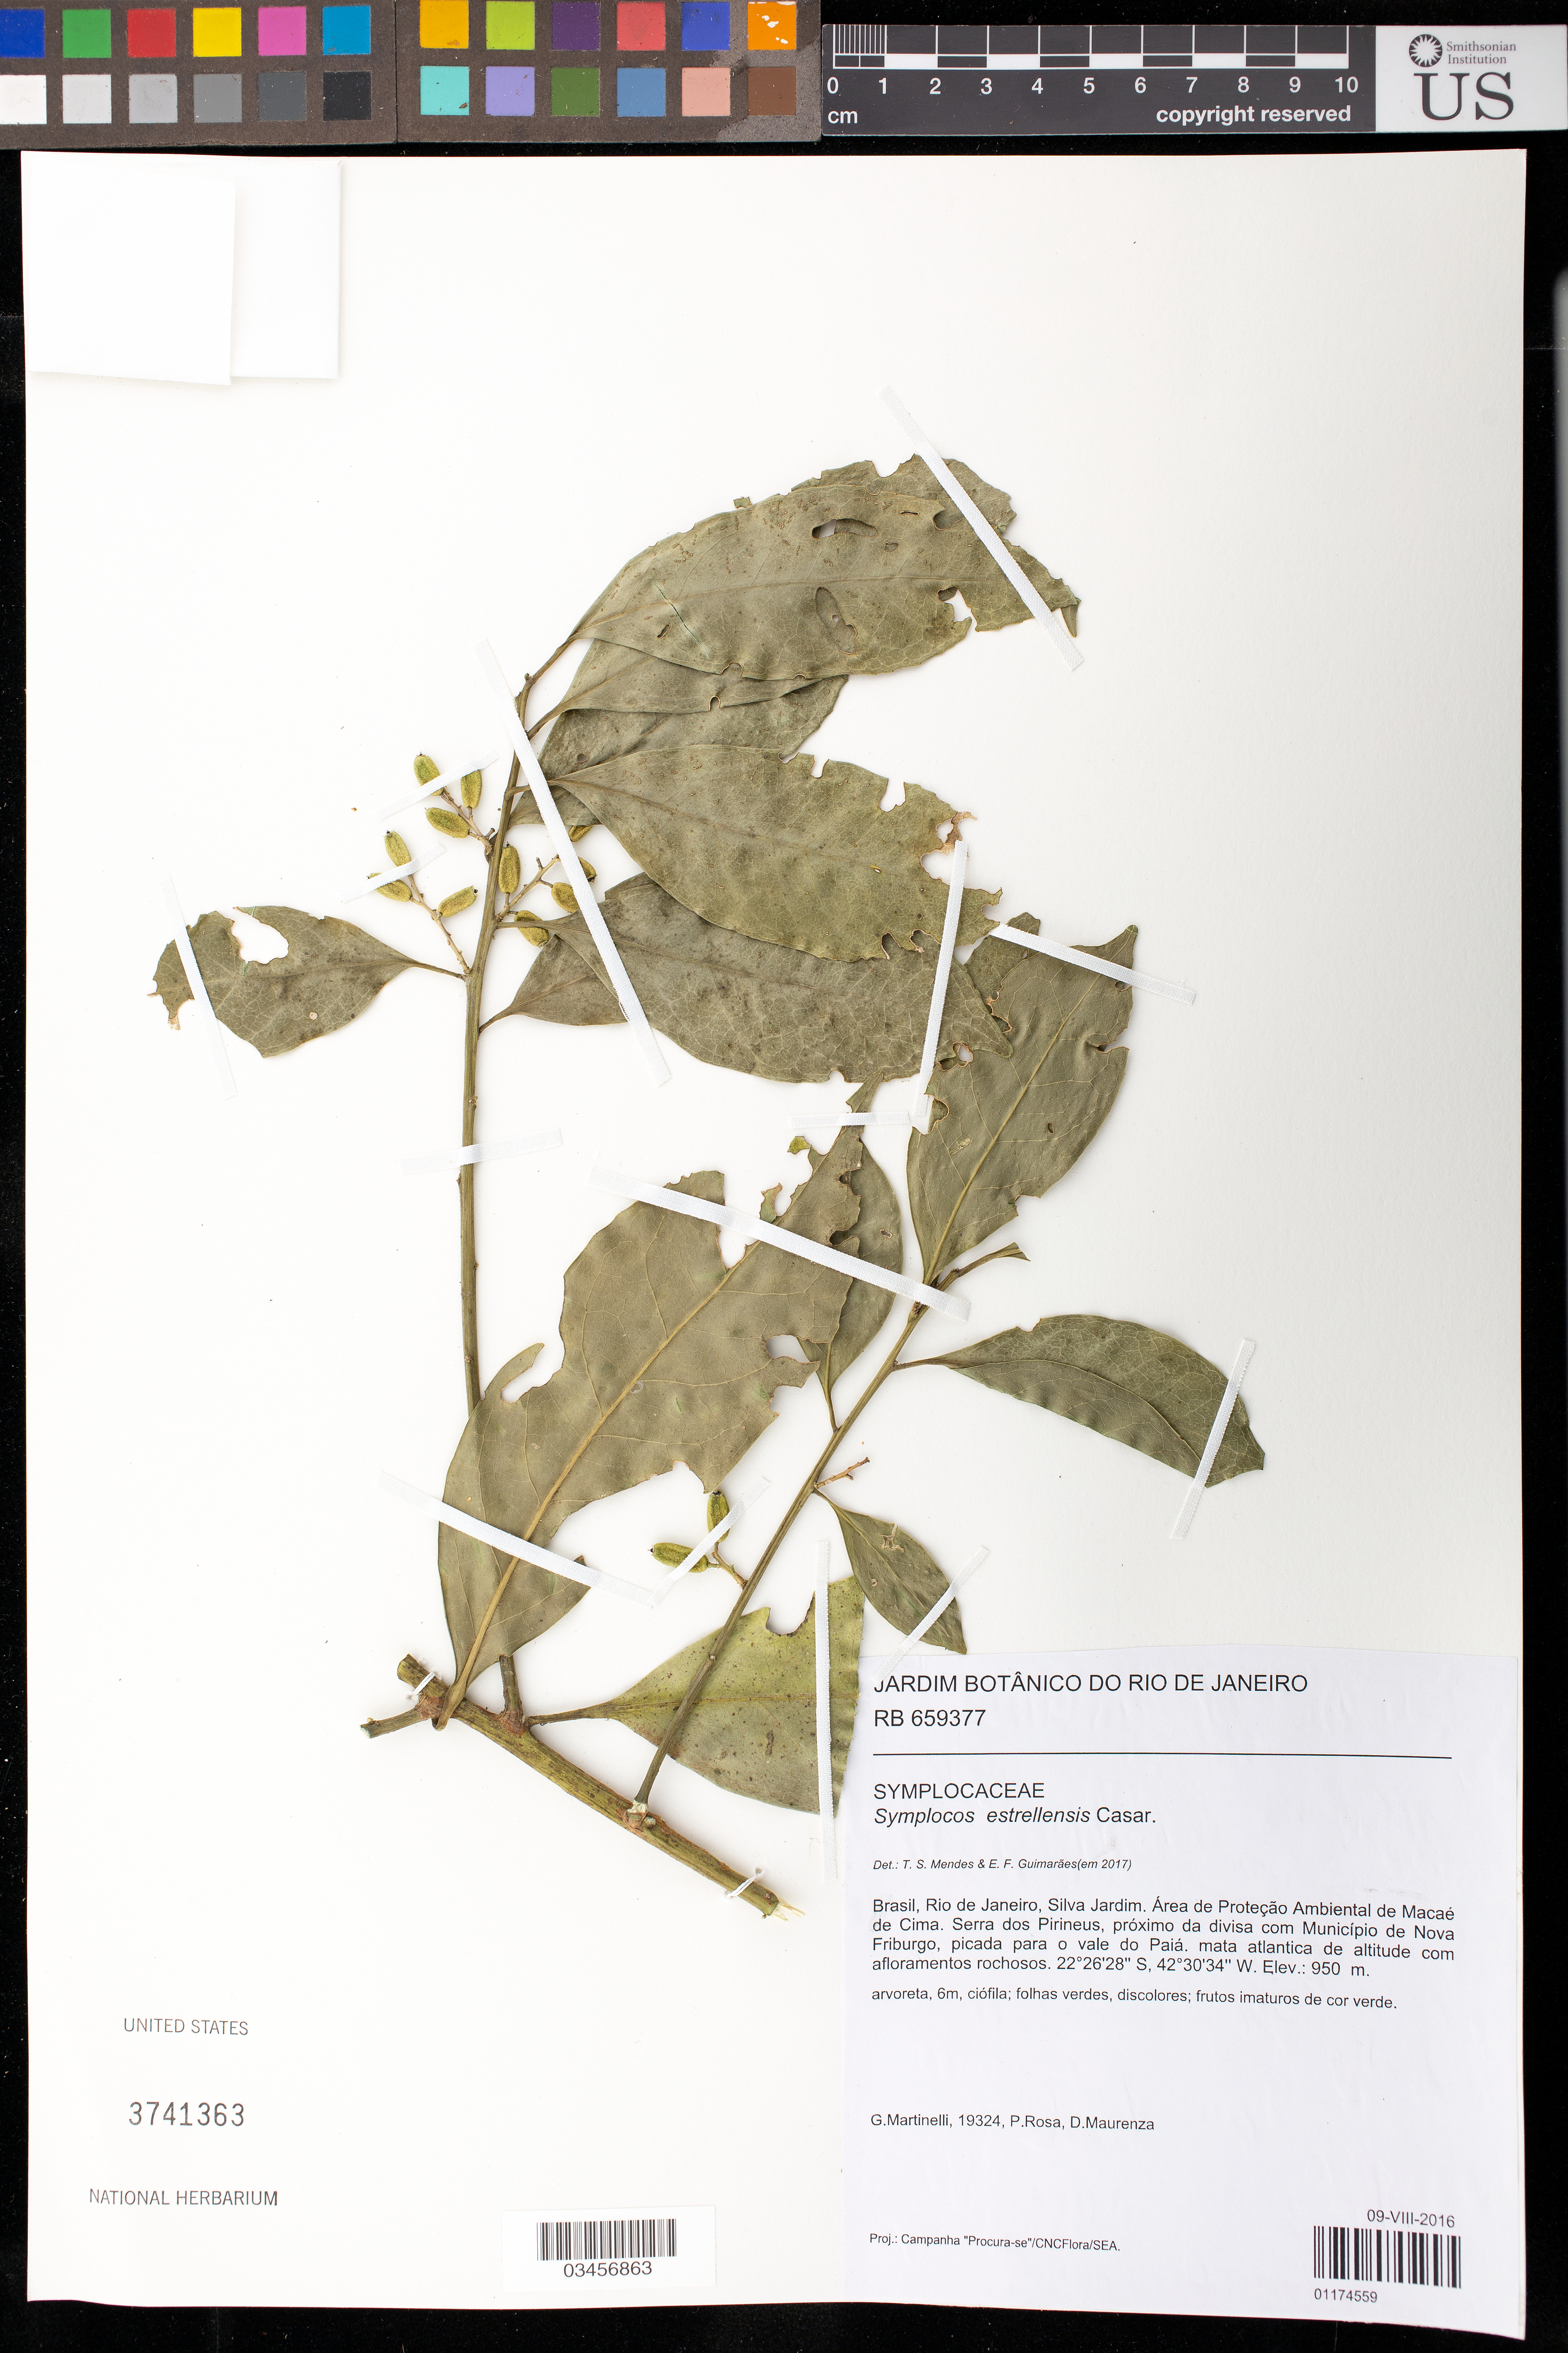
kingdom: Plantae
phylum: Tracheophyta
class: Magnoliopsida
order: Ericales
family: Symplocaceae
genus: Symplocos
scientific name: Symplocos estrellensis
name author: Casar.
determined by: Mendes, T. S.; Guimarães, E. F.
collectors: G. Martinelli, P. Rosa & D. Maurenza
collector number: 19324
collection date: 2016-08-09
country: Brazil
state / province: Rio de Janeiro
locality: Silva Jardim. Área de Proteção Ambiental de Macaé de Cima. Serra dos Pirineus, próximo de divisa com Município de Nova Friburgo, picada para o vale do Paiá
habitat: Mata atlantica de altitude com afloramentos rochosos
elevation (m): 950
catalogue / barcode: US 3741363